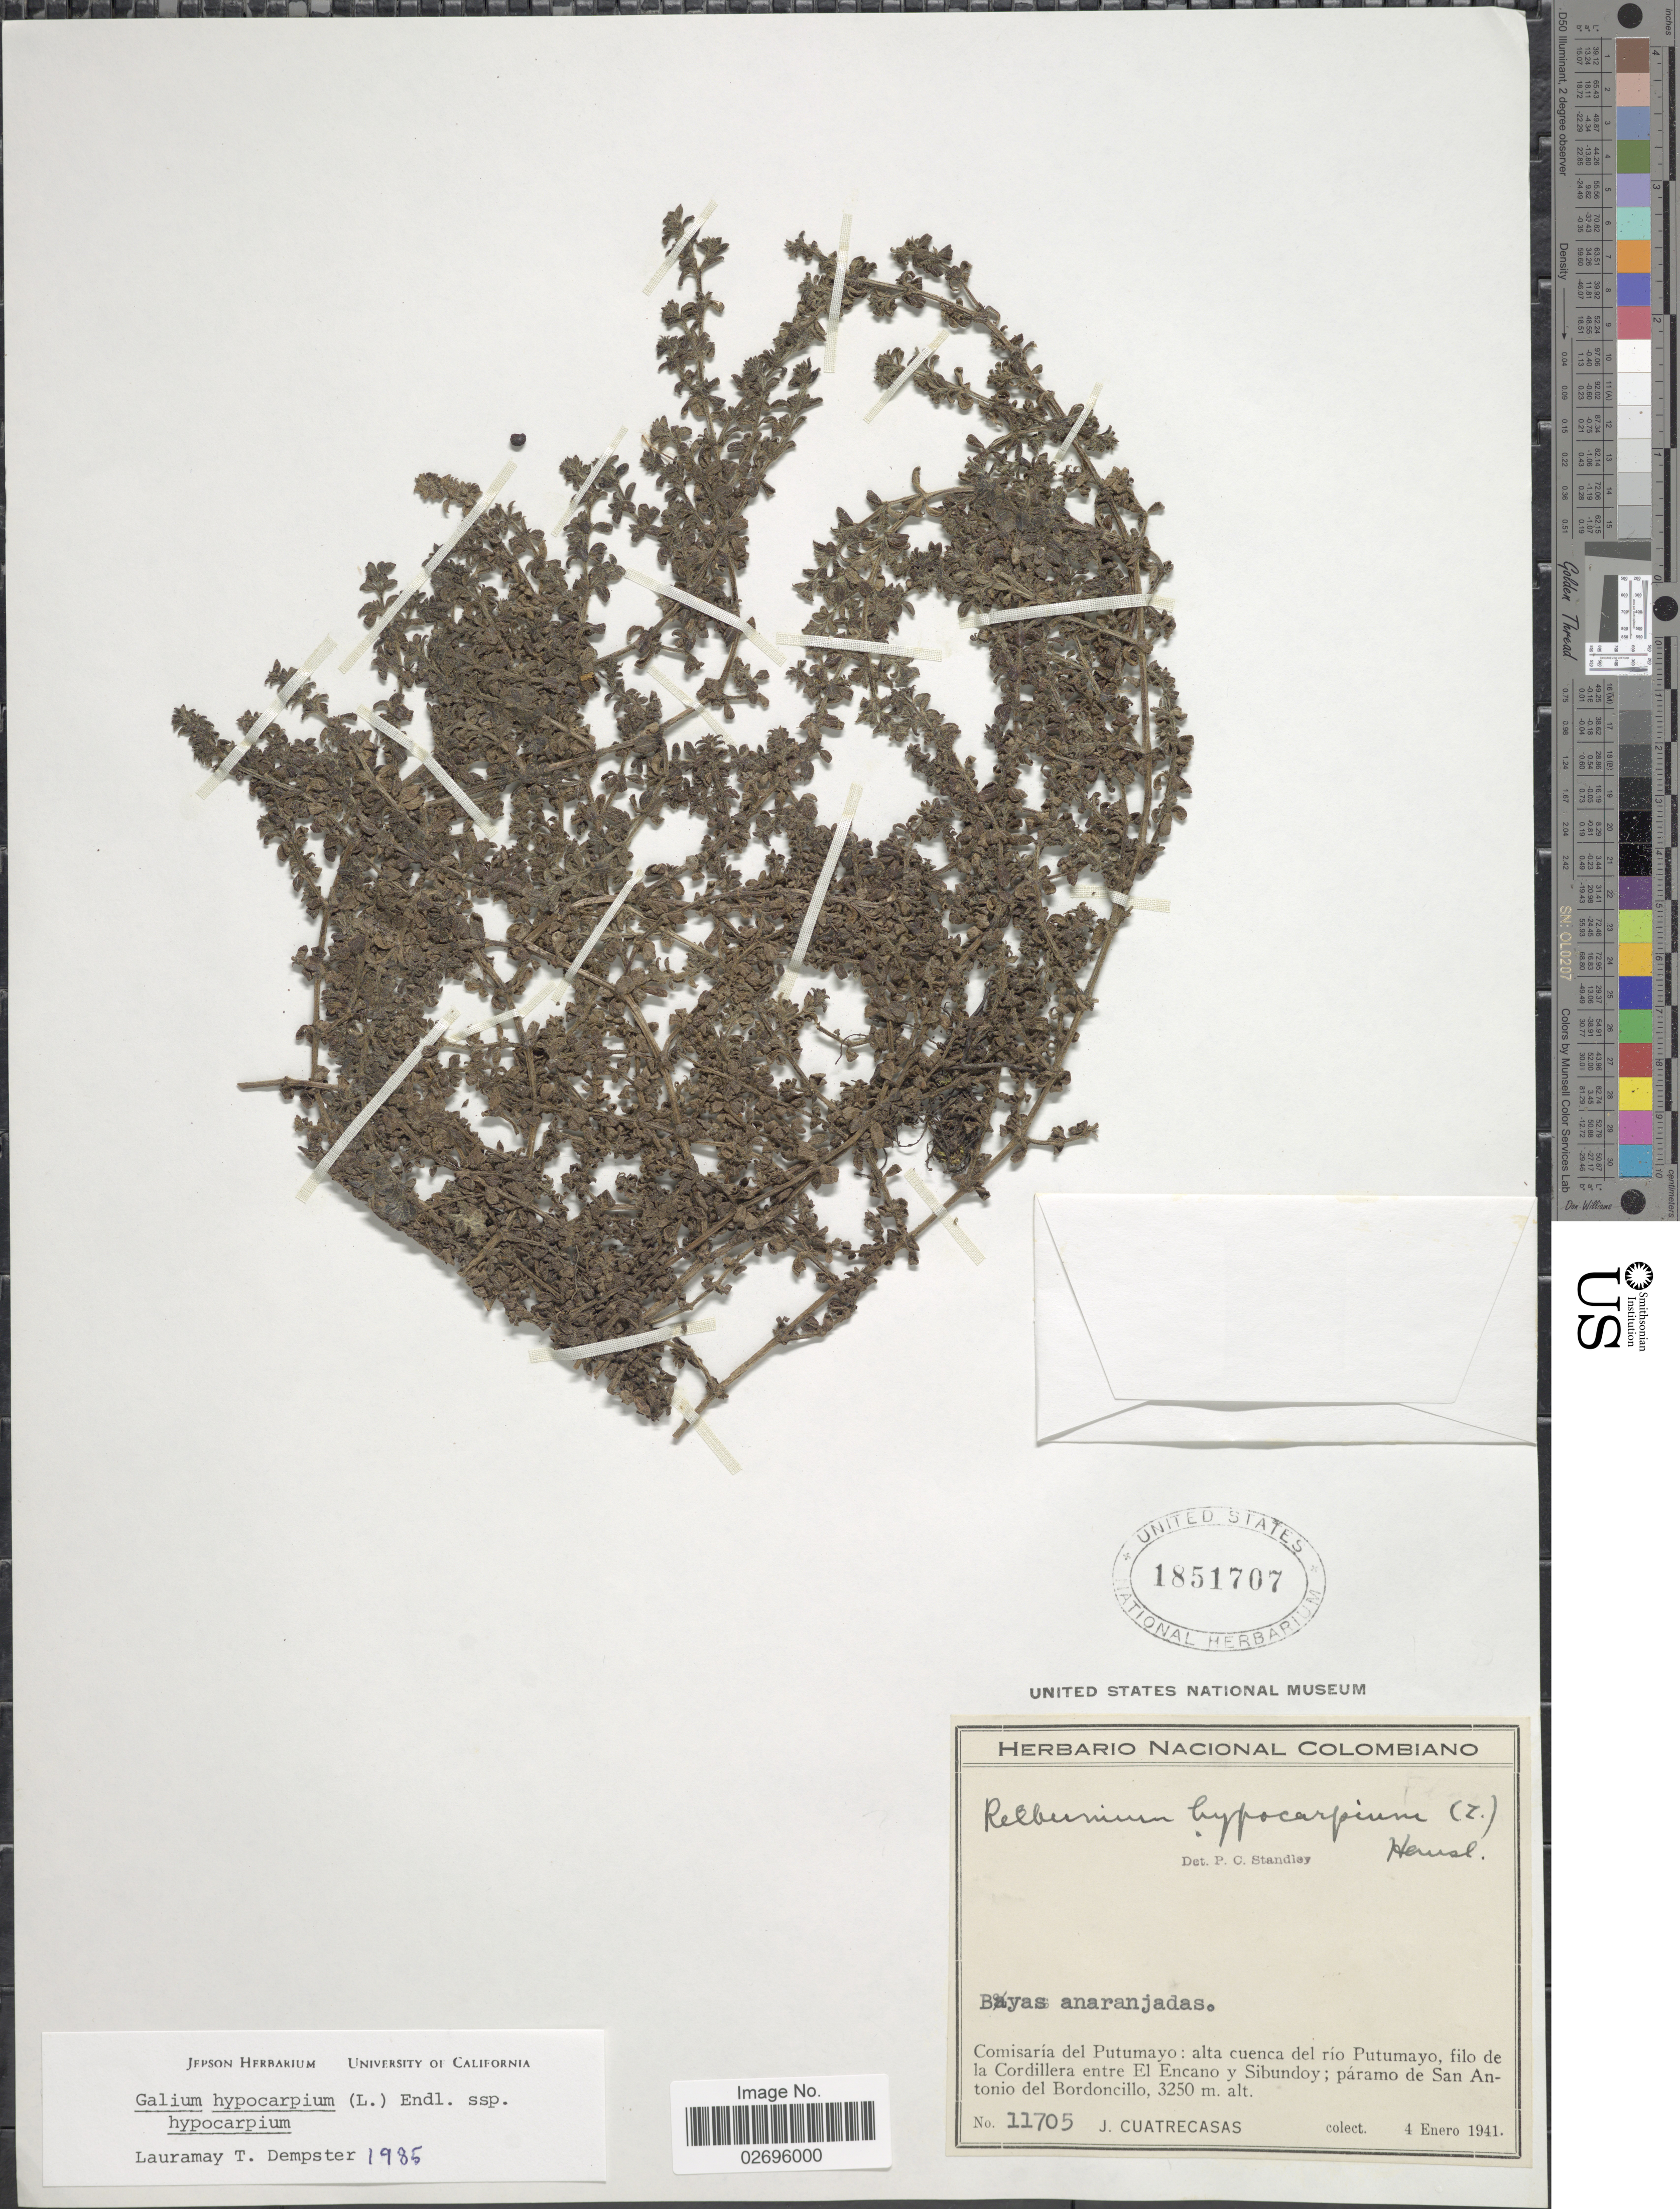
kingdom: Plantae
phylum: Tracheophyta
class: Magnoliopsida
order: Gentianales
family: Rubiaceae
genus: Galium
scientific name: Galium hypocarpium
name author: (L.) Endl. ex Griseb.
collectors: J. Cuatrecasas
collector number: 11705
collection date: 1941-01-04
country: Colombia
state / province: Putumayo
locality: Comisaría del Putumayo: alta cuenca del río Putumayo, filo de la Cordillera entre El Encano y Sibundoy; páramo de San Antonio del Bordoncillo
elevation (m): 3250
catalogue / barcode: US 1851707